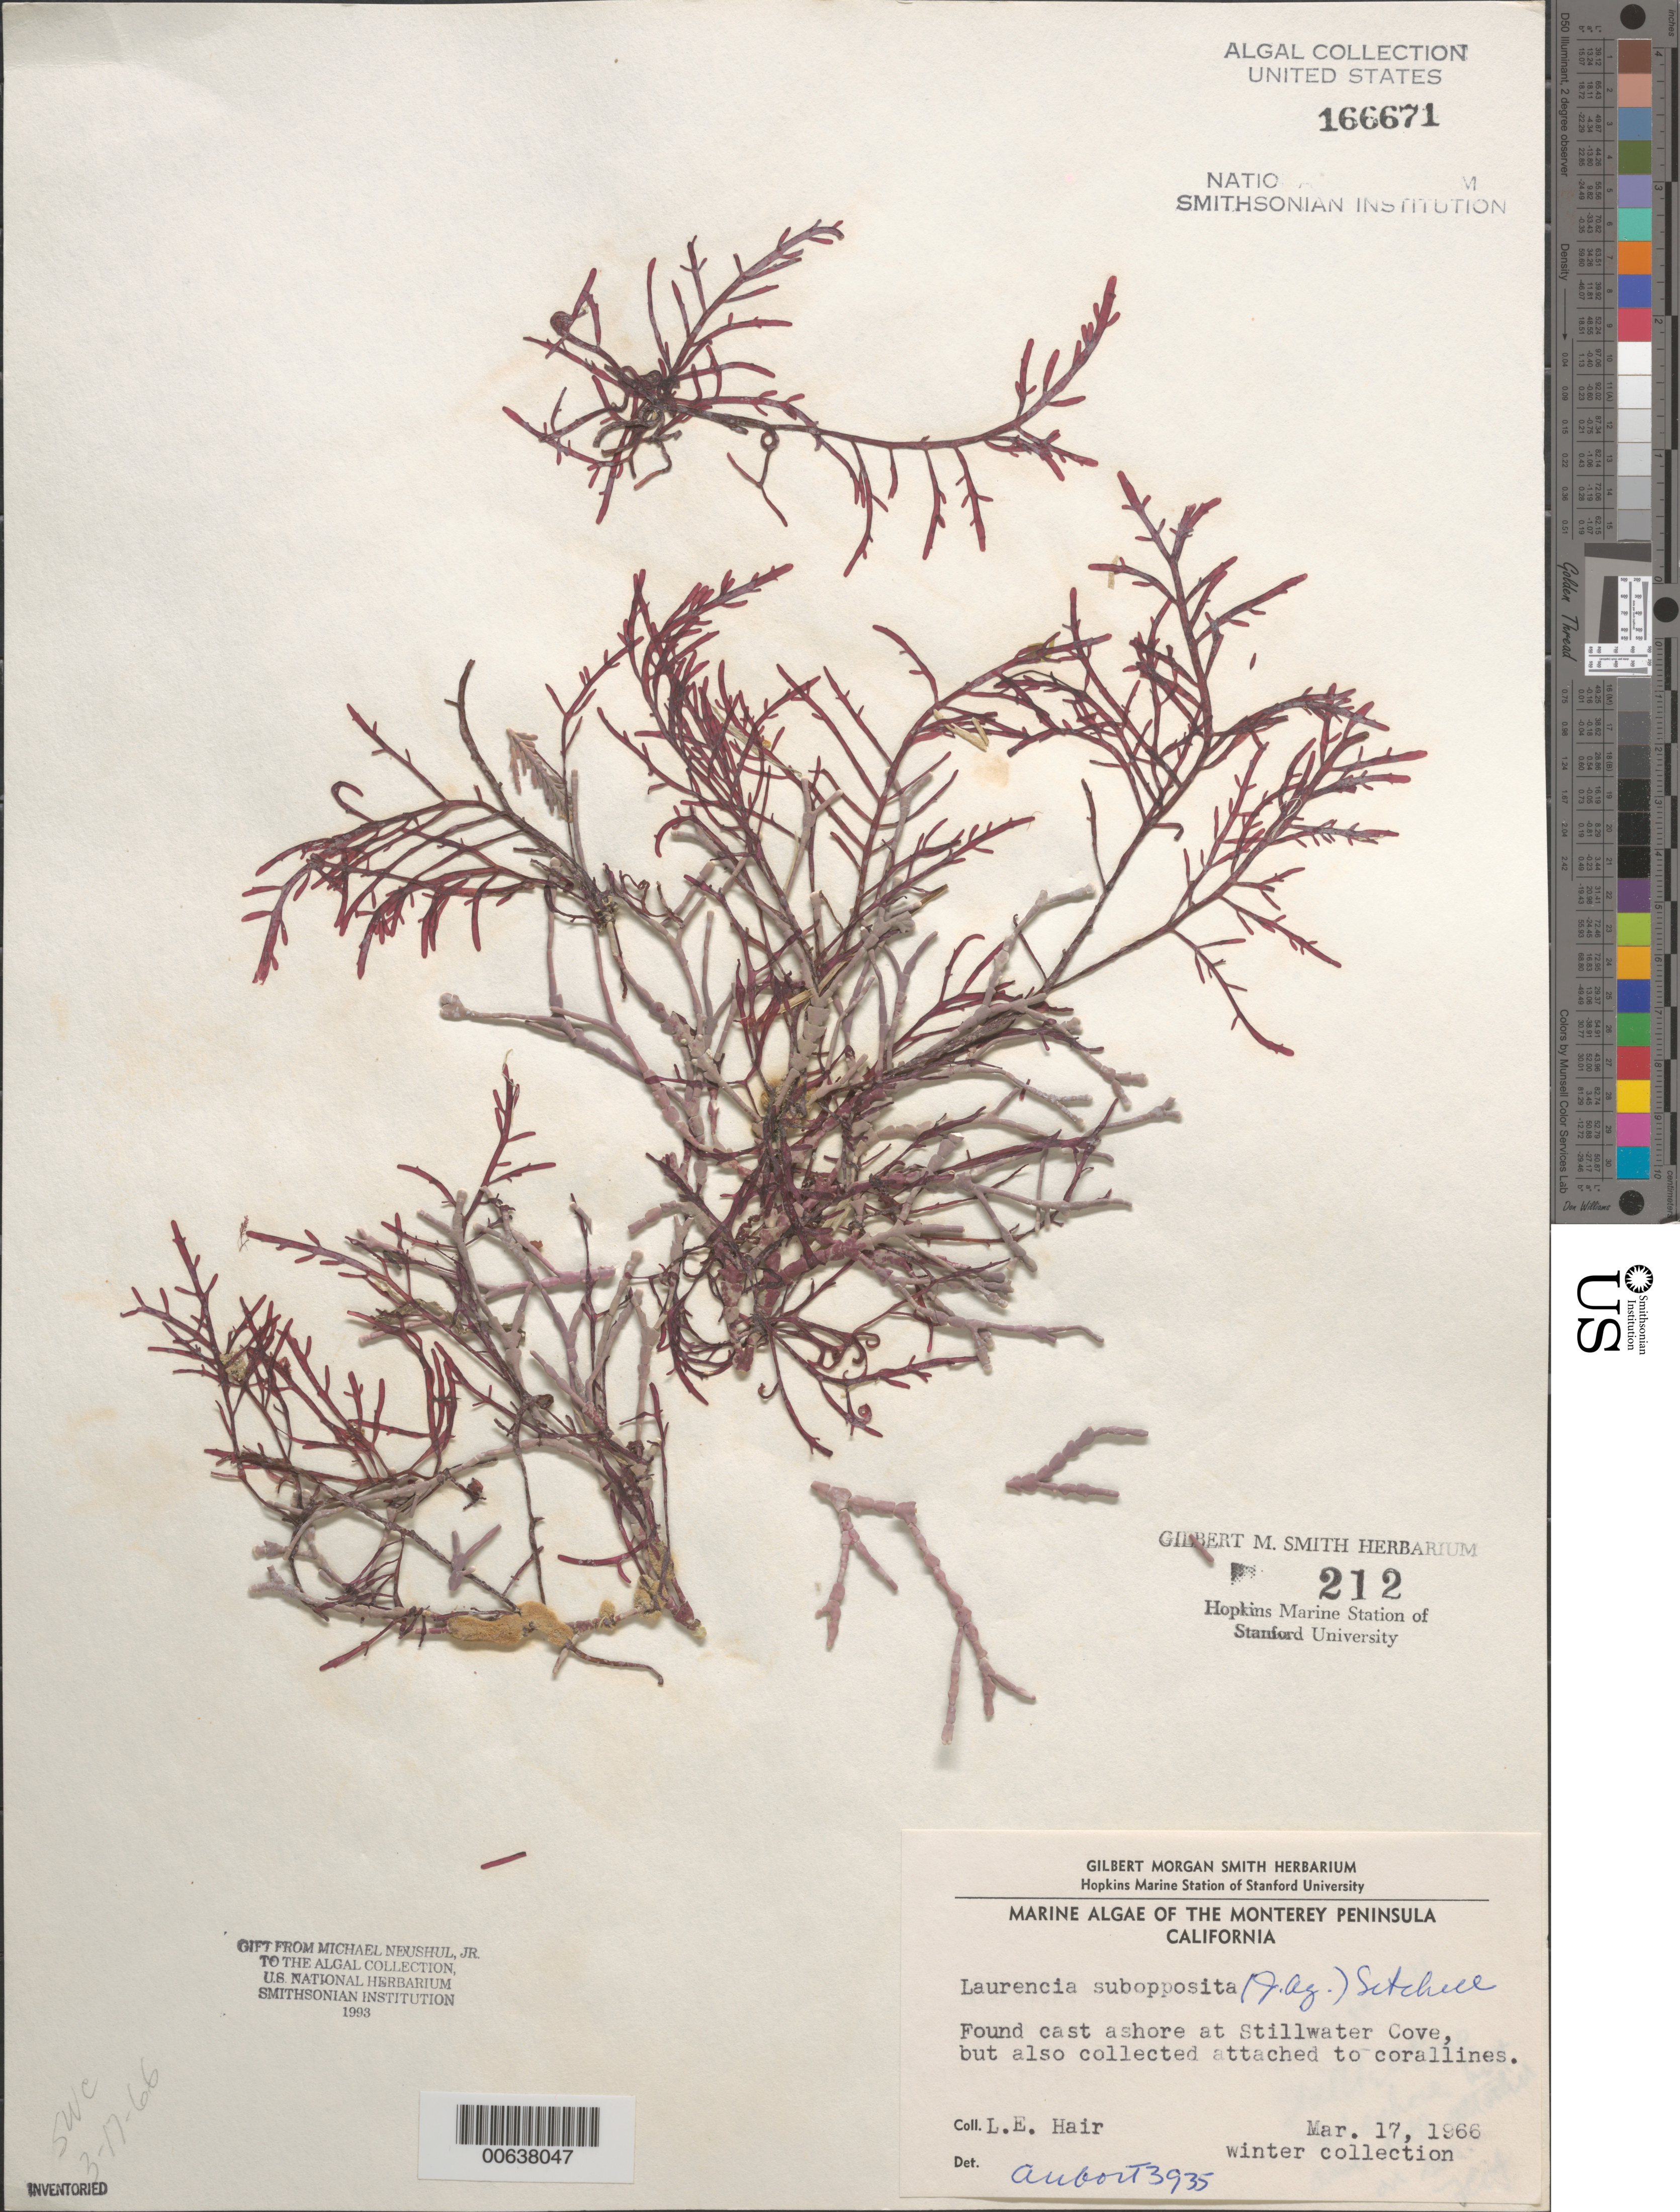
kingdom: Plantae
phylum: Rhodophyta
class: Florideophyceae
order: Ceramiales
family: Rhodomelaceae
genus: Laurencia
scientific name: Laurencia subopposita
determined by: Abbott, Isabella A.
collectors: L. Hair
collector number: IAA 3935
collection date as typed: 17 Mar 1966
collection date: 1966-03-17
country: United States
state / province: California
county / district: Monterey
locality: Stillwater Cove, Monterey Peninsula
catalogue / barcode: US 166671